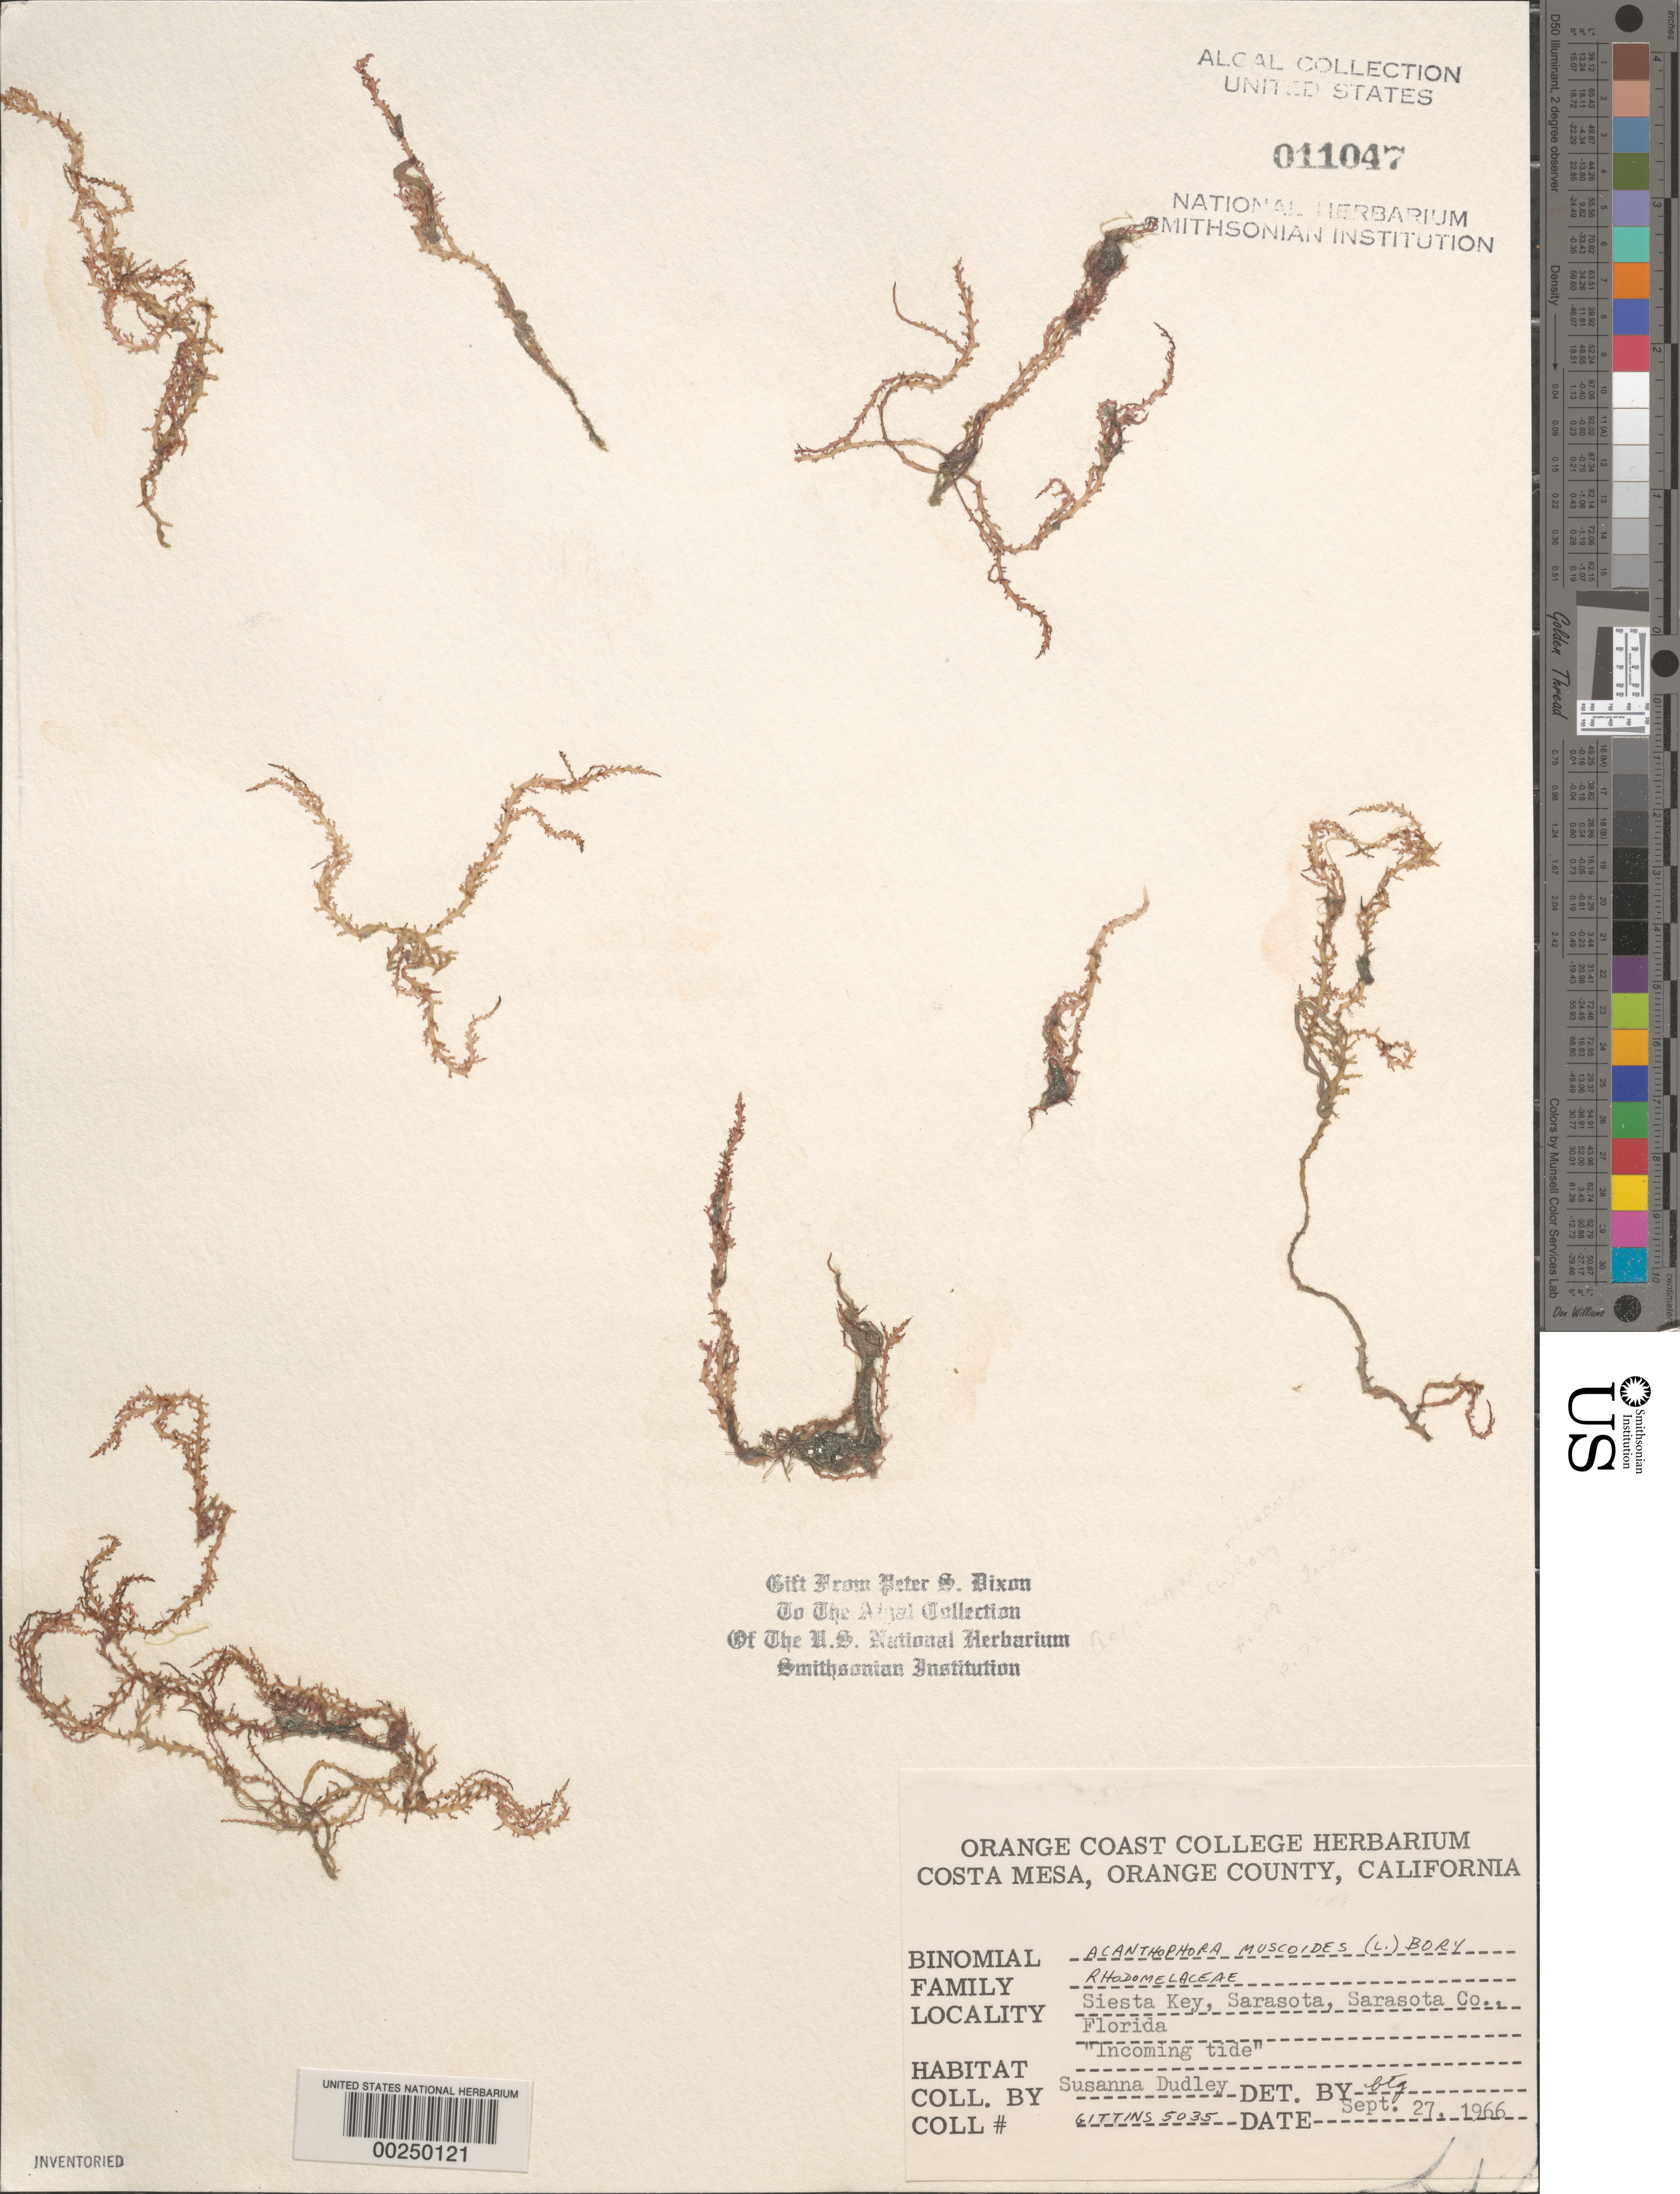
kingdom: Plantae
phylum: Rhodophyta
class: Florideophyceae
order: Ceramiales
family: Rhodomelaceae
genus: Acanthophora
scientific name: Acanthophora muscoides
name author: (C. Agardh) Bory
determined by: Gittins, B. T.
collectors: S. Dudley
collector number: BTG 5035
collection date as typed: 27 Sep 1966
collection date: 1966-09-27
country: United States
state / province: Florida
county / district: Sarasota County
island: Siesta Key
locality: Sarasota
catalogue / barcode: US 11047